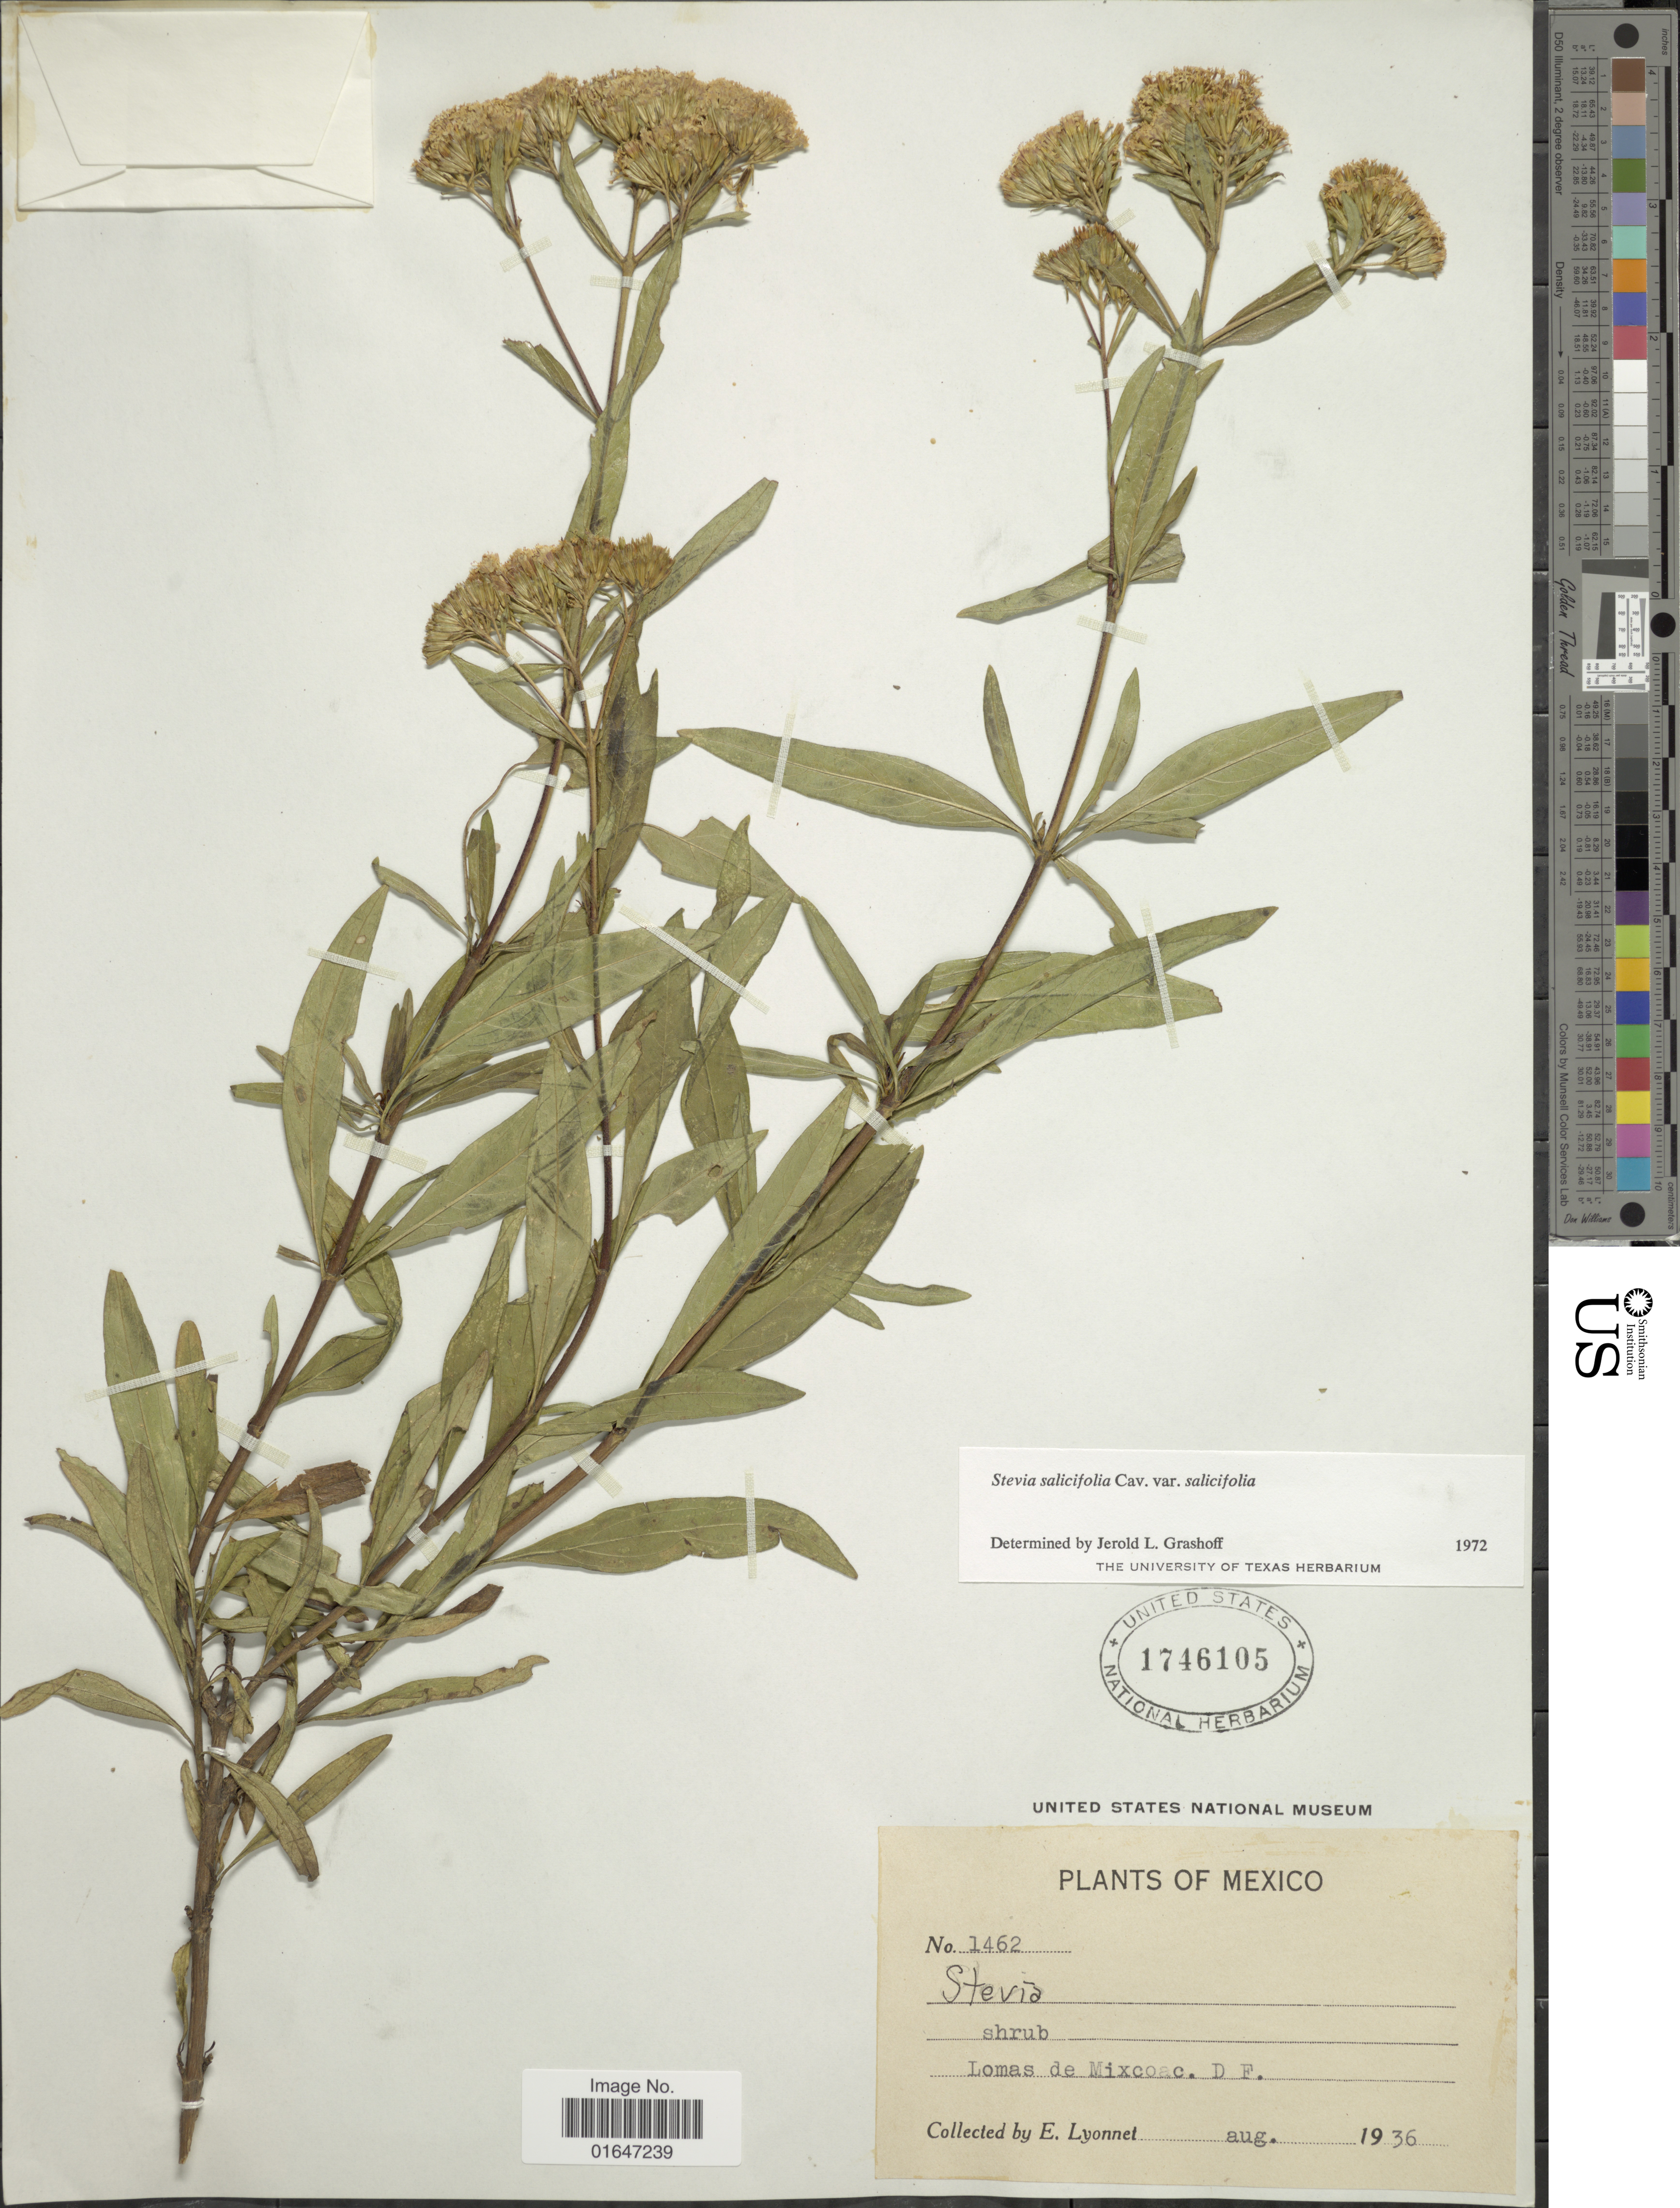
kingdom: Plantae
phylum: Tracheophyta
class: Magnoliopsida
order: Asterales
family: Asteraceae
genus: Stevia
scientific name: Stevia salicifolia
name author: Cav.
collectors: E. Lyonnet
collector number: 1462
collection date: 1936-08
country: Mexico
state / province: Distrito Federal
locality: Lomas de Mixcoac. D.F.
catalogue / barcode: US 1746105